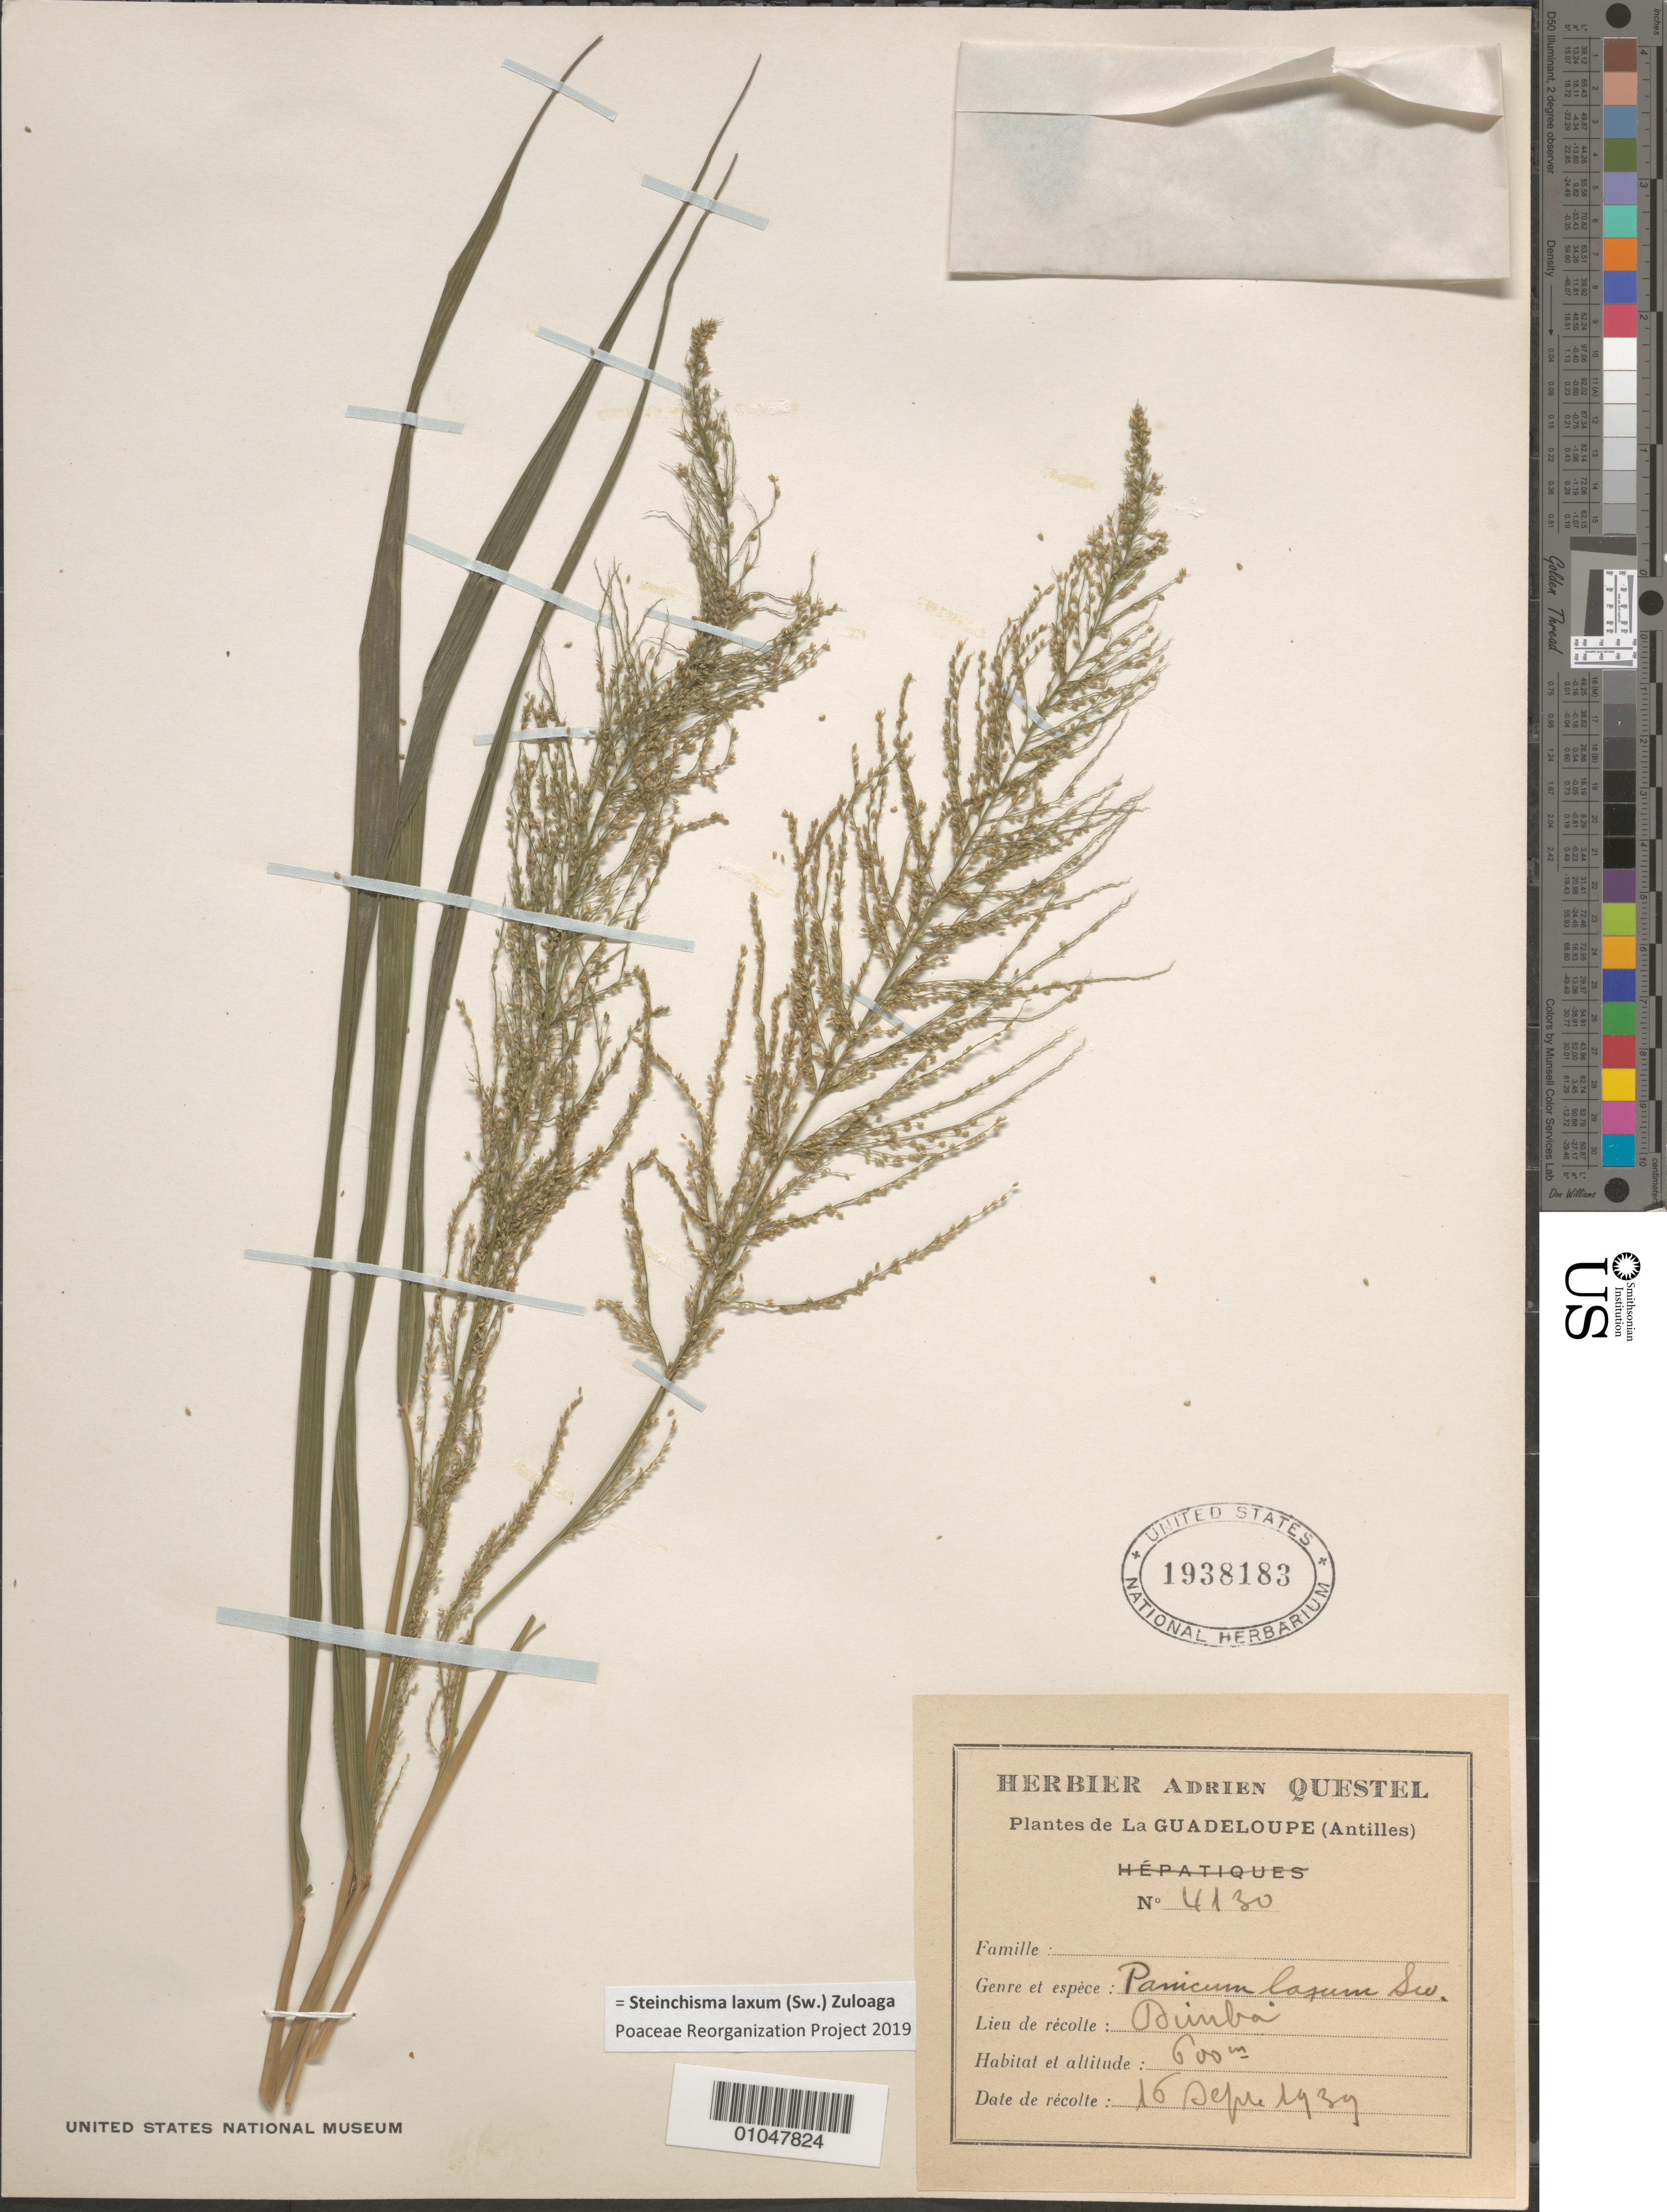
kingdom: Plantae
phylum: Tracheophyta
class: Liliopsida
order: Poales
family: Poaceae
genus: Panicum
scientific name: Panicum laxum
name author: Sw.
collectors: A. Questel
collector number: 4130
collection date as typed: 16 Sep 1939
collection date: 1939-09-16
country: Guadeloupe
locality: Dumba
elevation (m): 600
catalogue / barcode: US 1938183